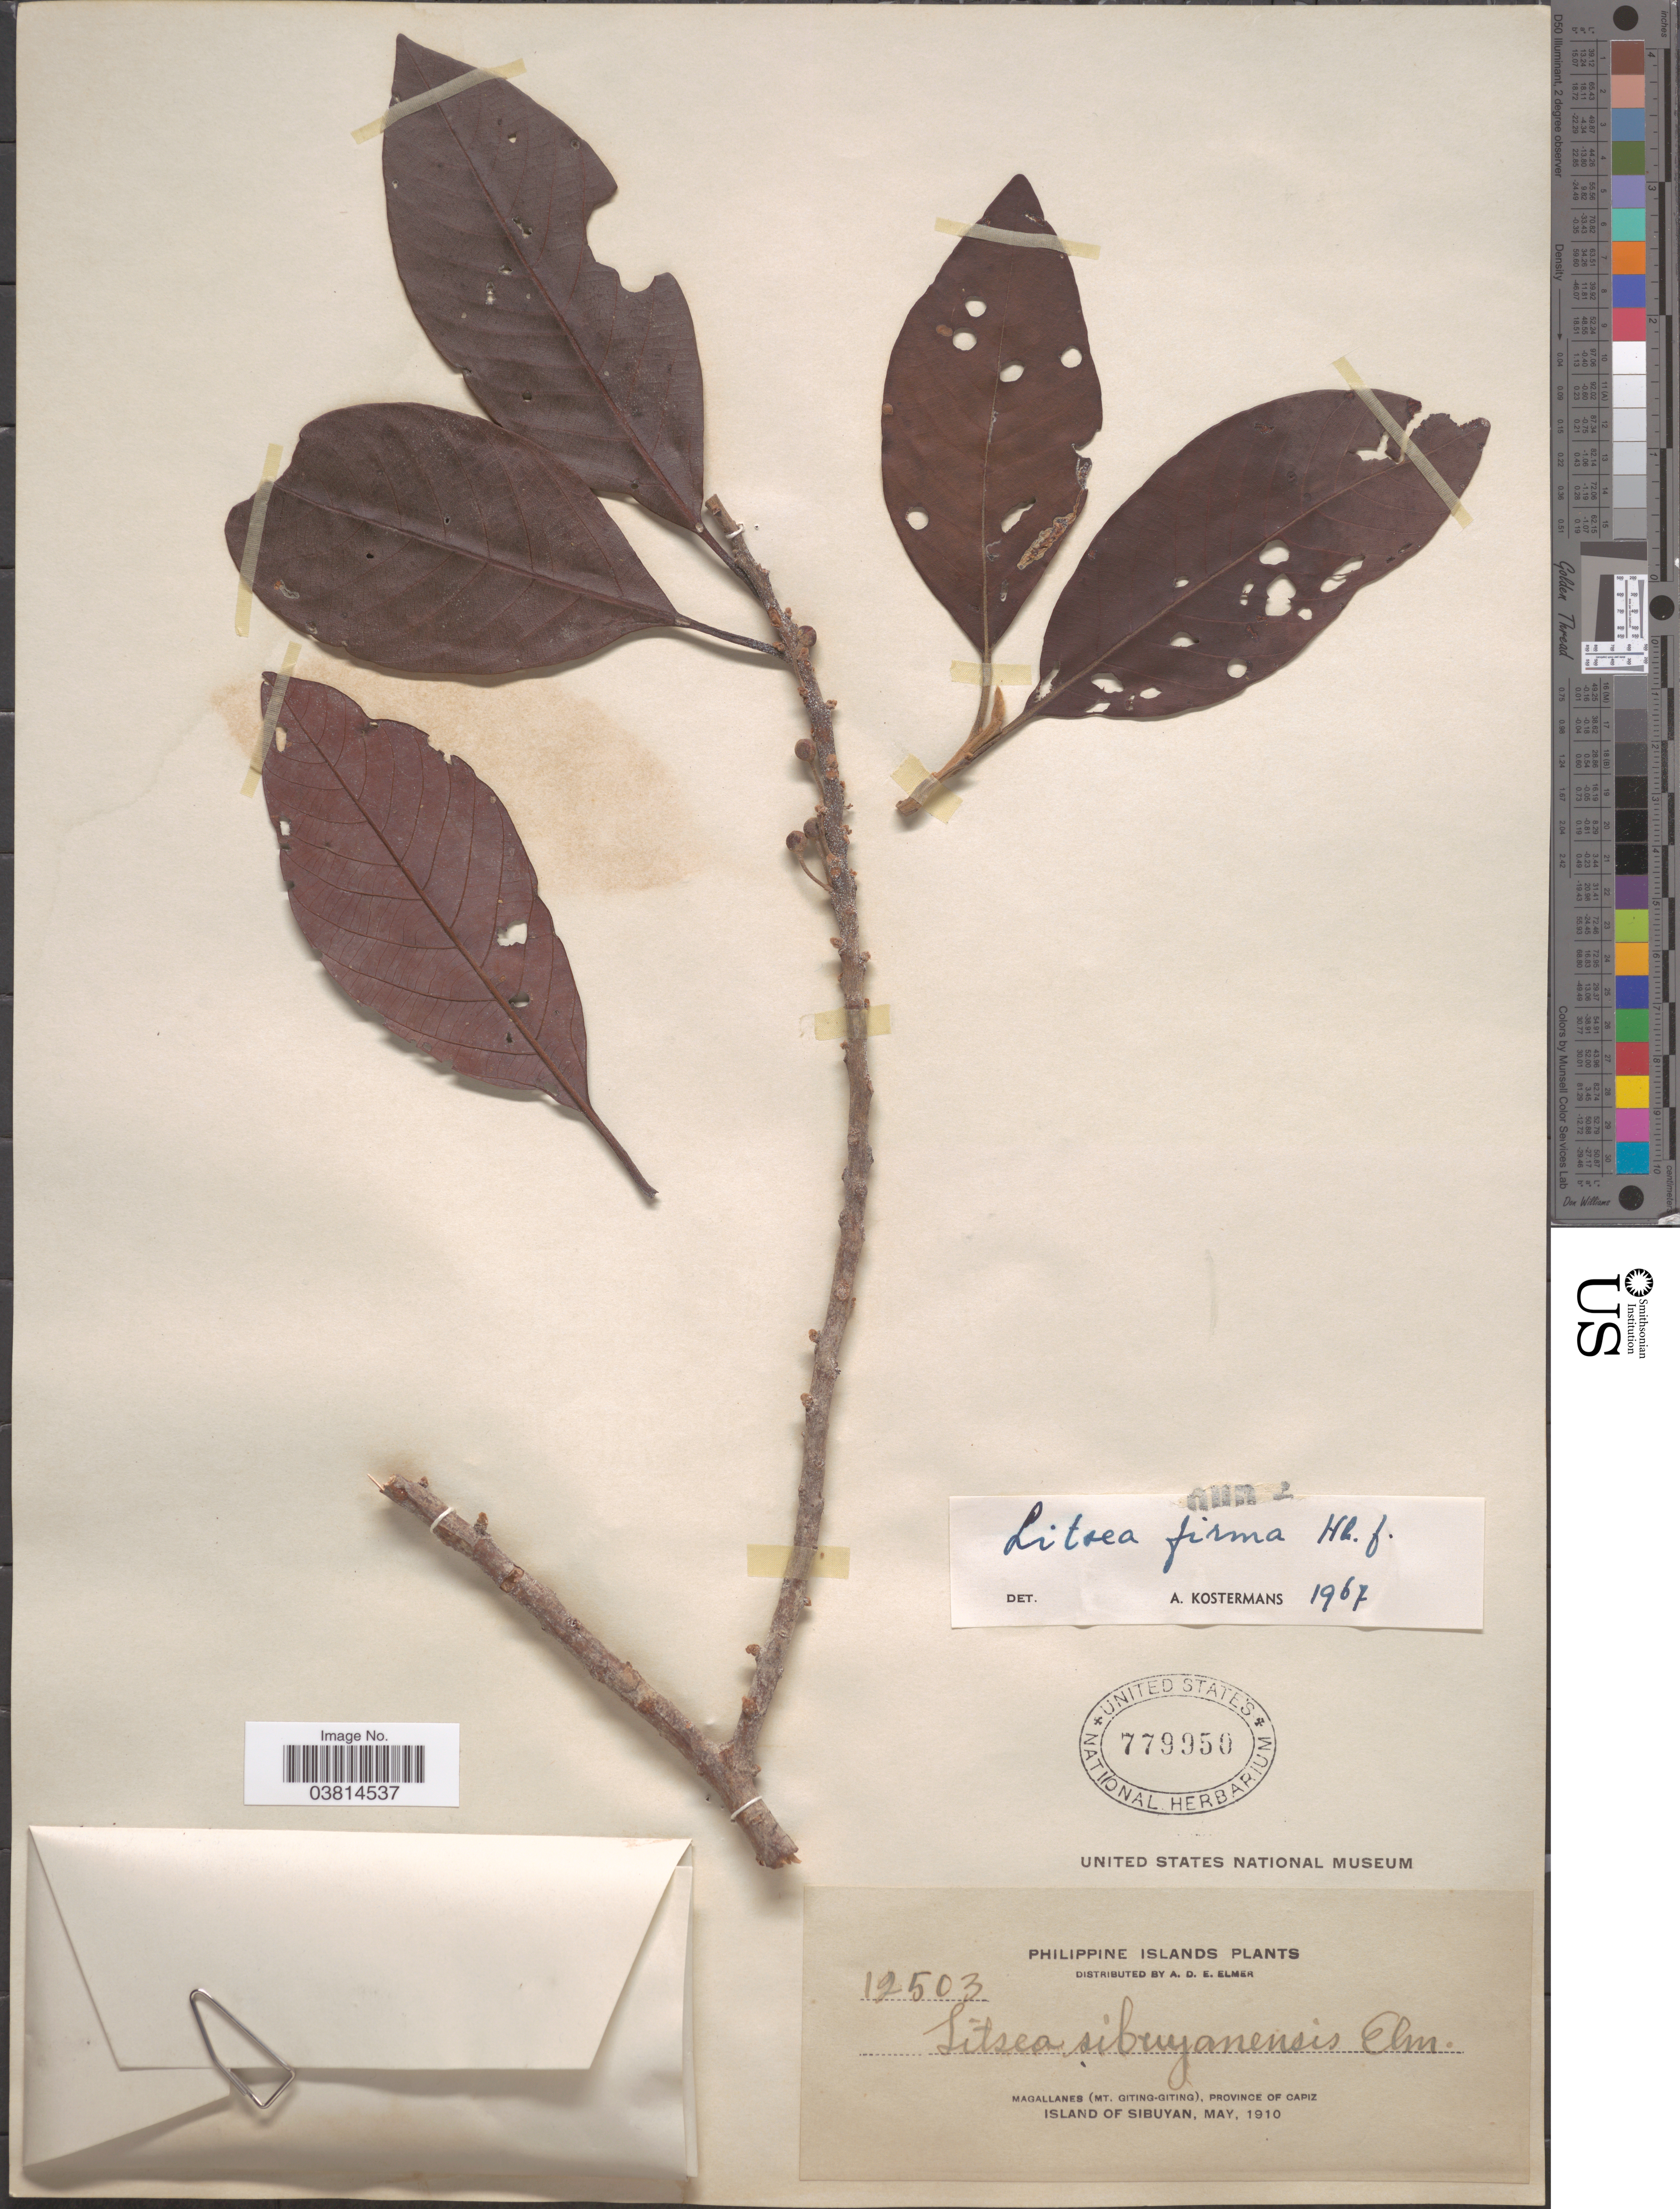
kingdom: Plantae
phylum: Tracheophyta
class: Magnoliopsida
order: Laurales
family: Lauraceae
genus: Litsea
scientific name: Litsea firma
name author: (Blume) Hook. f.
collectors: A. D. E. Elmer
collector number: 12503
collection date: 1910-05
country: Philippines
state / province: Western Visayas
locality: Magallanes (Mt. Giting-Giting), Province of Capiz. Island of Sibuyan.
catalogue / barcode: US 779950